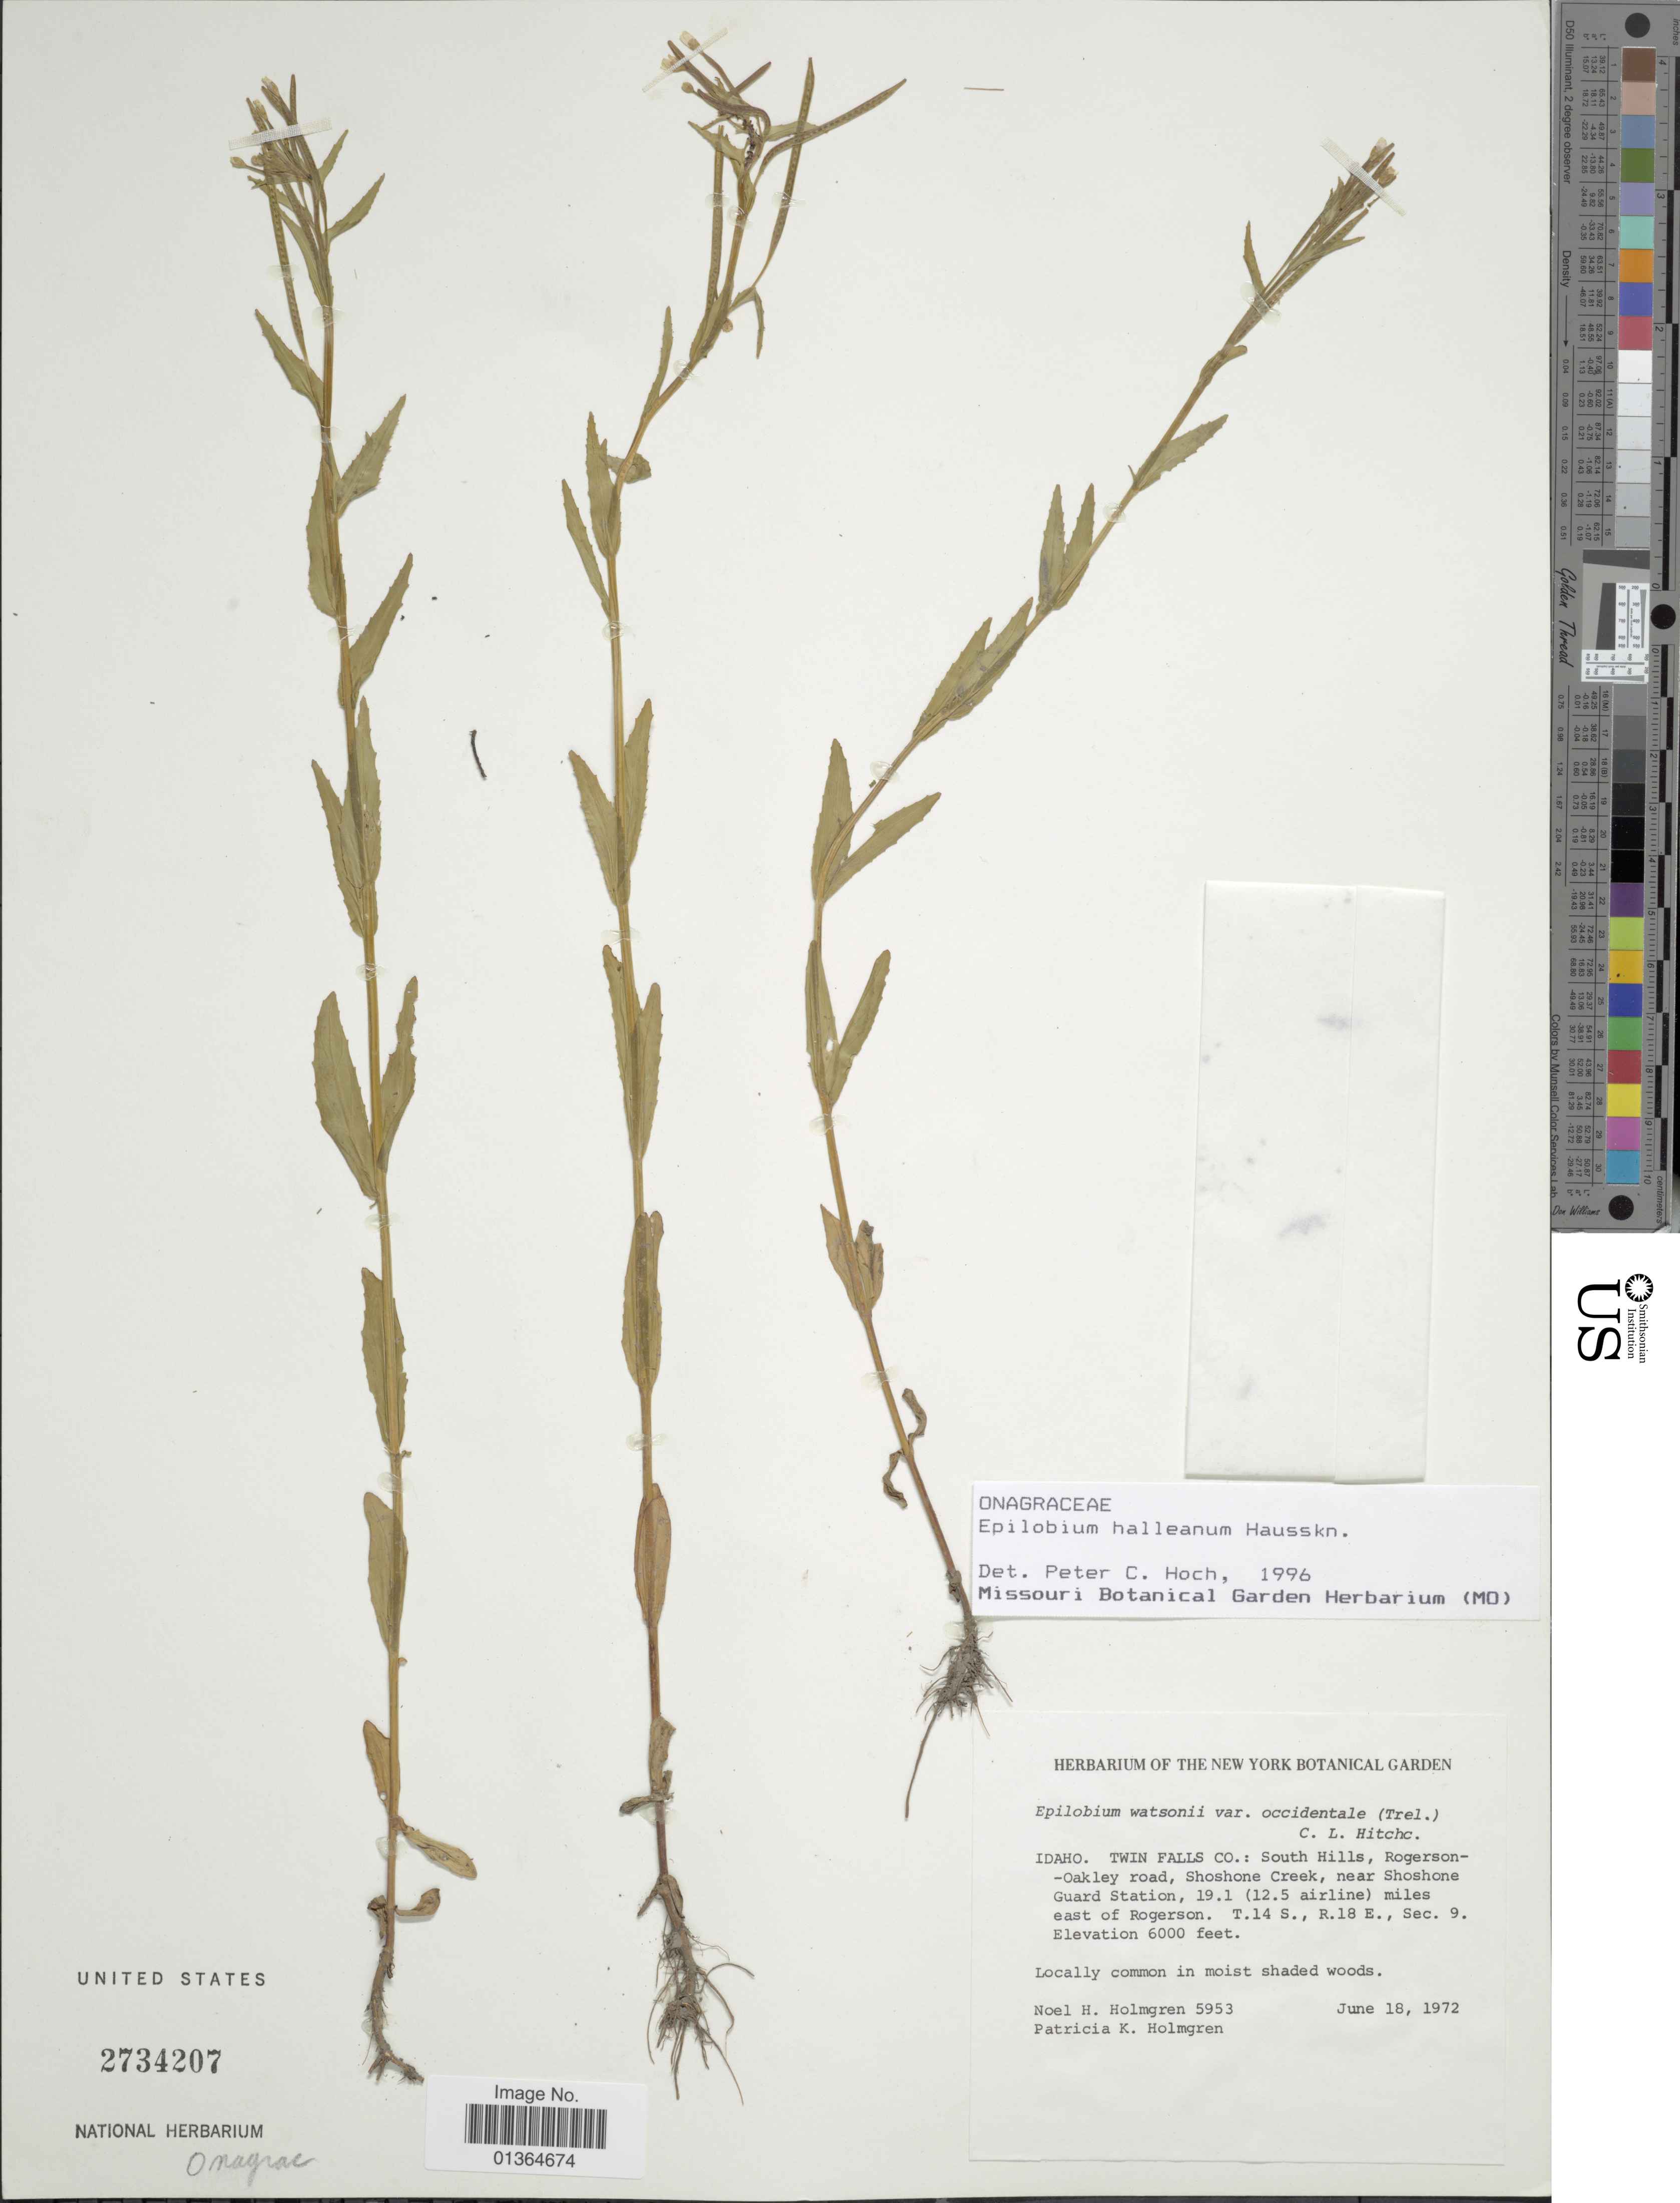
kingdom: Plantae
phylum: Tracheophyta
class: Magnoliopsida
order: Myrtales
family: Onagraceae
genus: Epilobium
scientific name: Epilobium hallianum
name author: Hausskn.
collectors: N. H. Holmgren & P. K. Holmgren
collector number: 5953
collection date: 1972-06-18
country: United States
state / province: Idaho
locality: Twin Falls Co.: South Hills, Rogerson-Oakley road, Shoshone Creek, near Shoshone Guard Station, 19.1 (12.5 airline) miles east of Rogerson.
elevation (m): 1829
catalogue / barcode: US 2734207